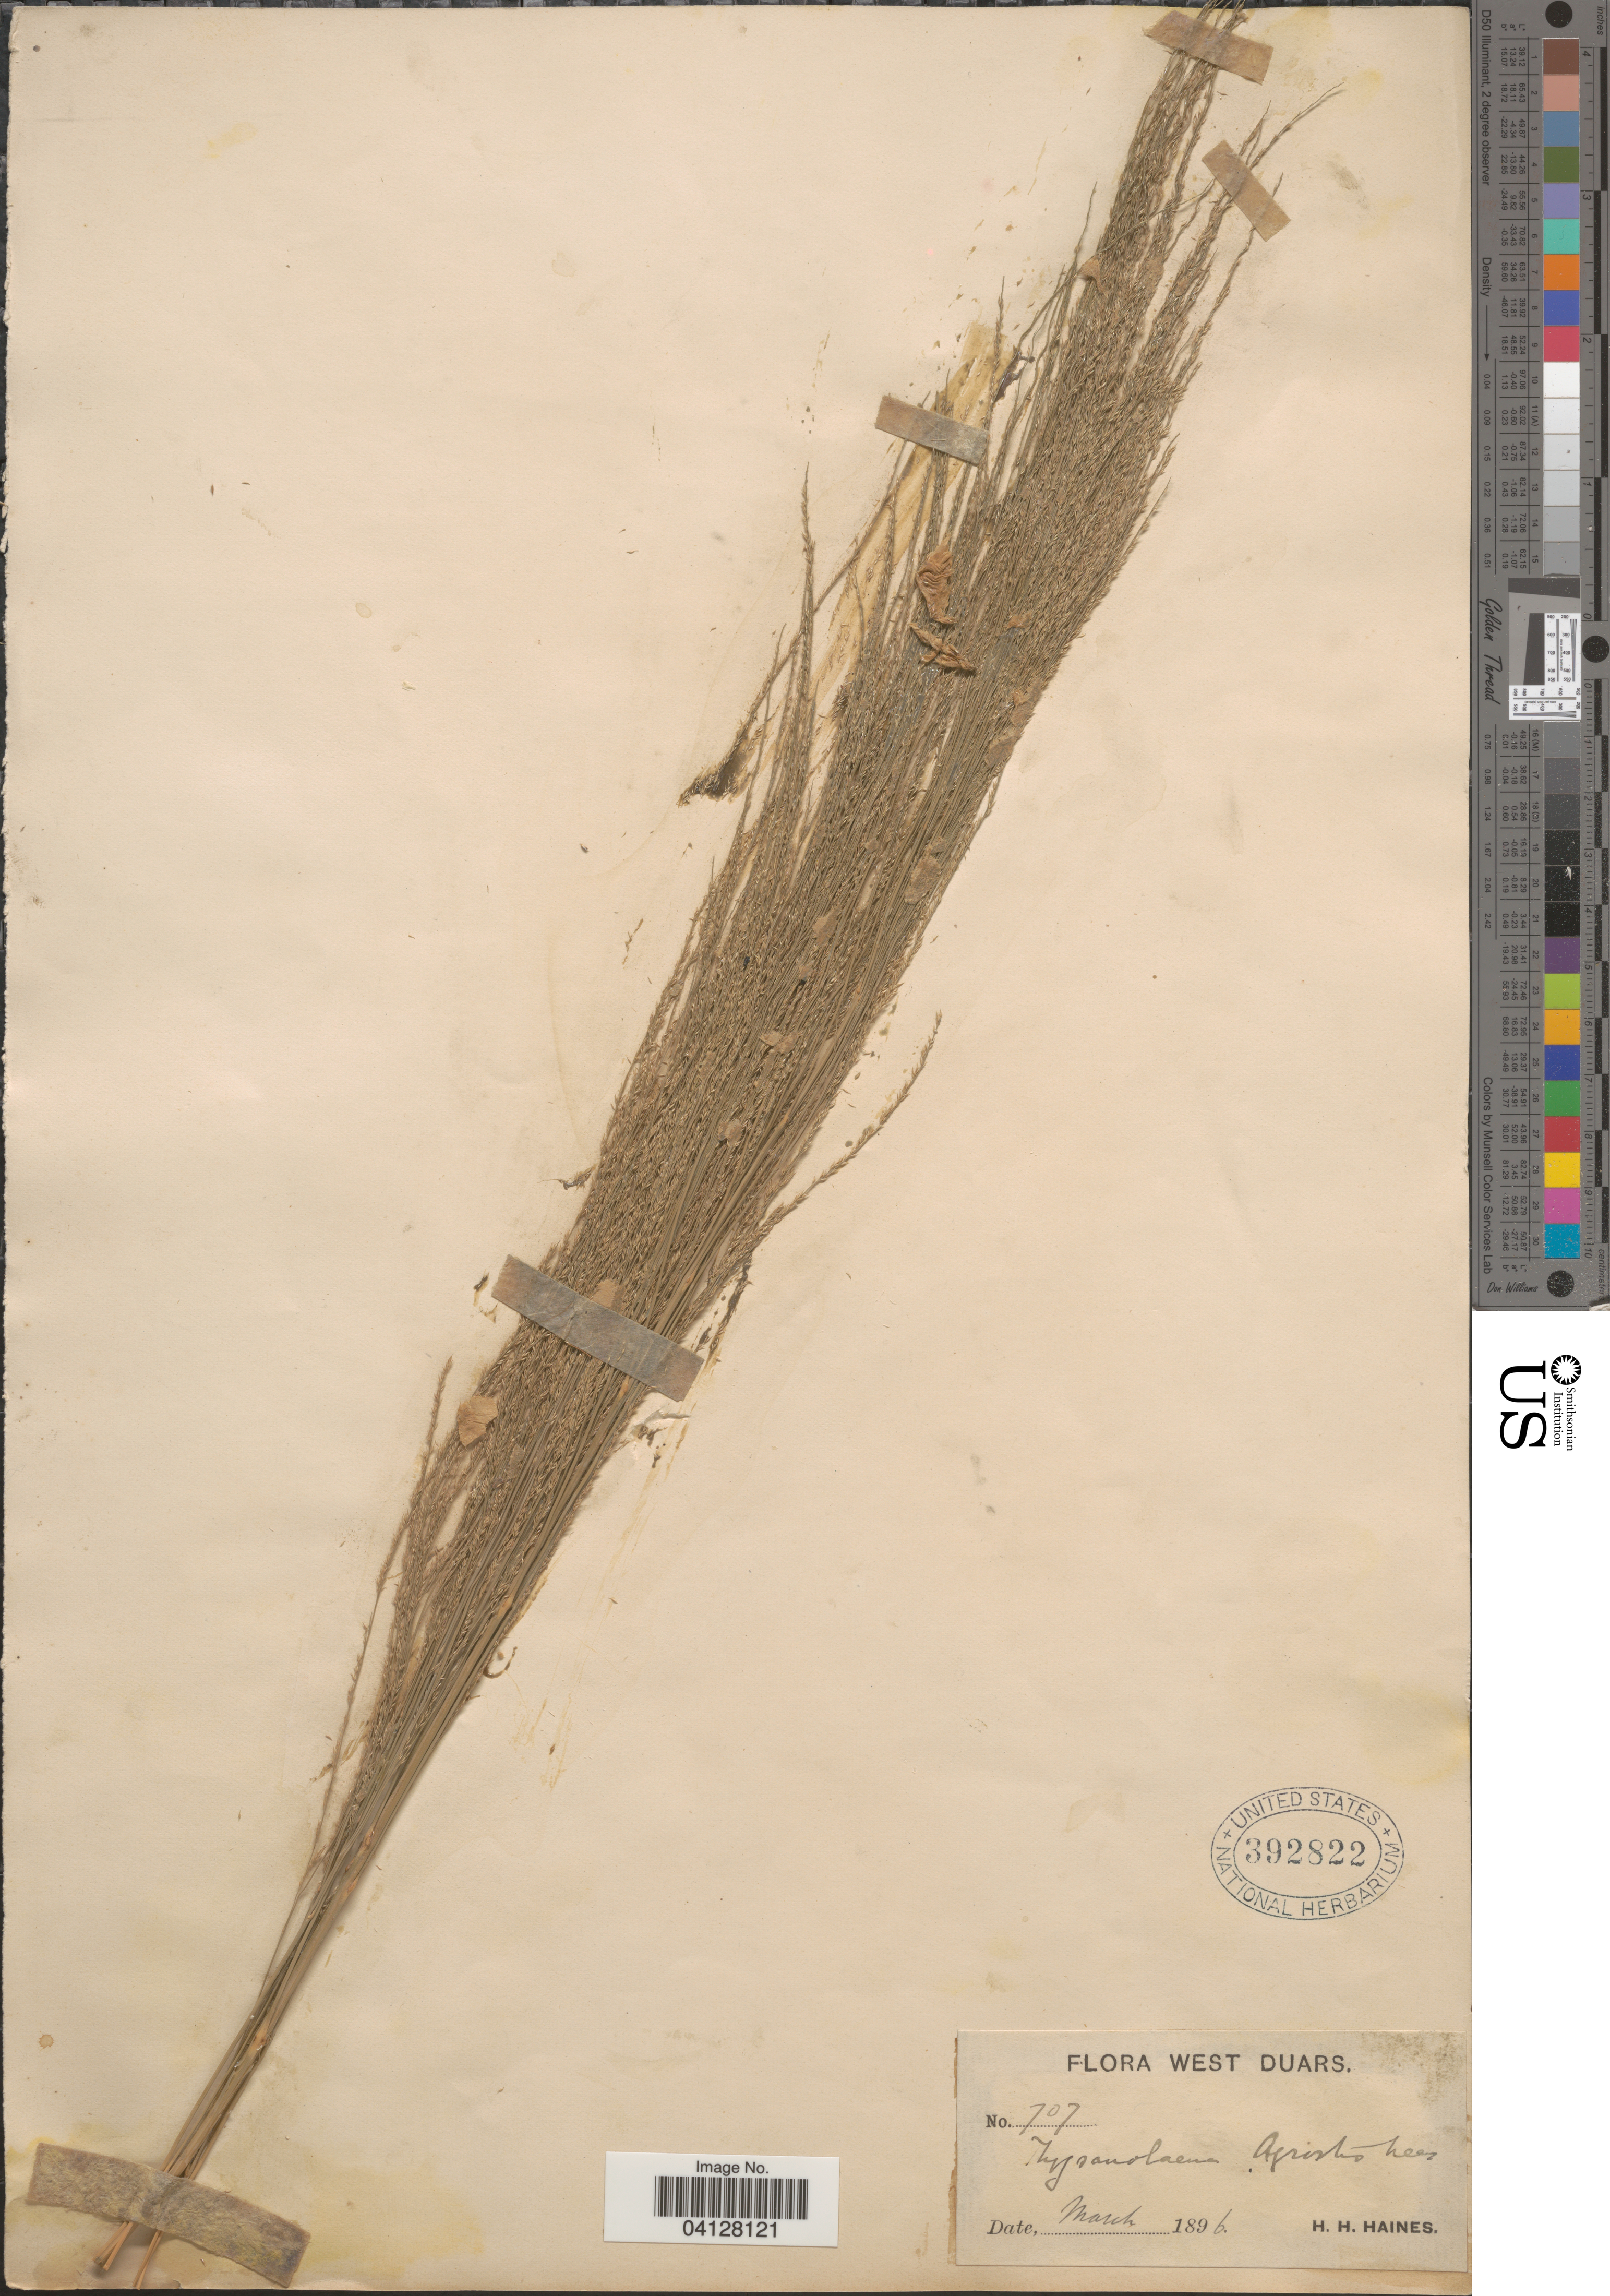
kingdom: Plantae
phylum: Tracheophyta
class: Liliopsida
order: Poales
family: Poaceae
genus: Thysanolaena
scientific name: Thysanolaena agrostis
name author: Nees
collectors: H. H. Haines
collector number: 707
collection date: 1896-03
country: India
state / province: West Bengal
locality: West Duars.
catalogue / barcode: US 392822